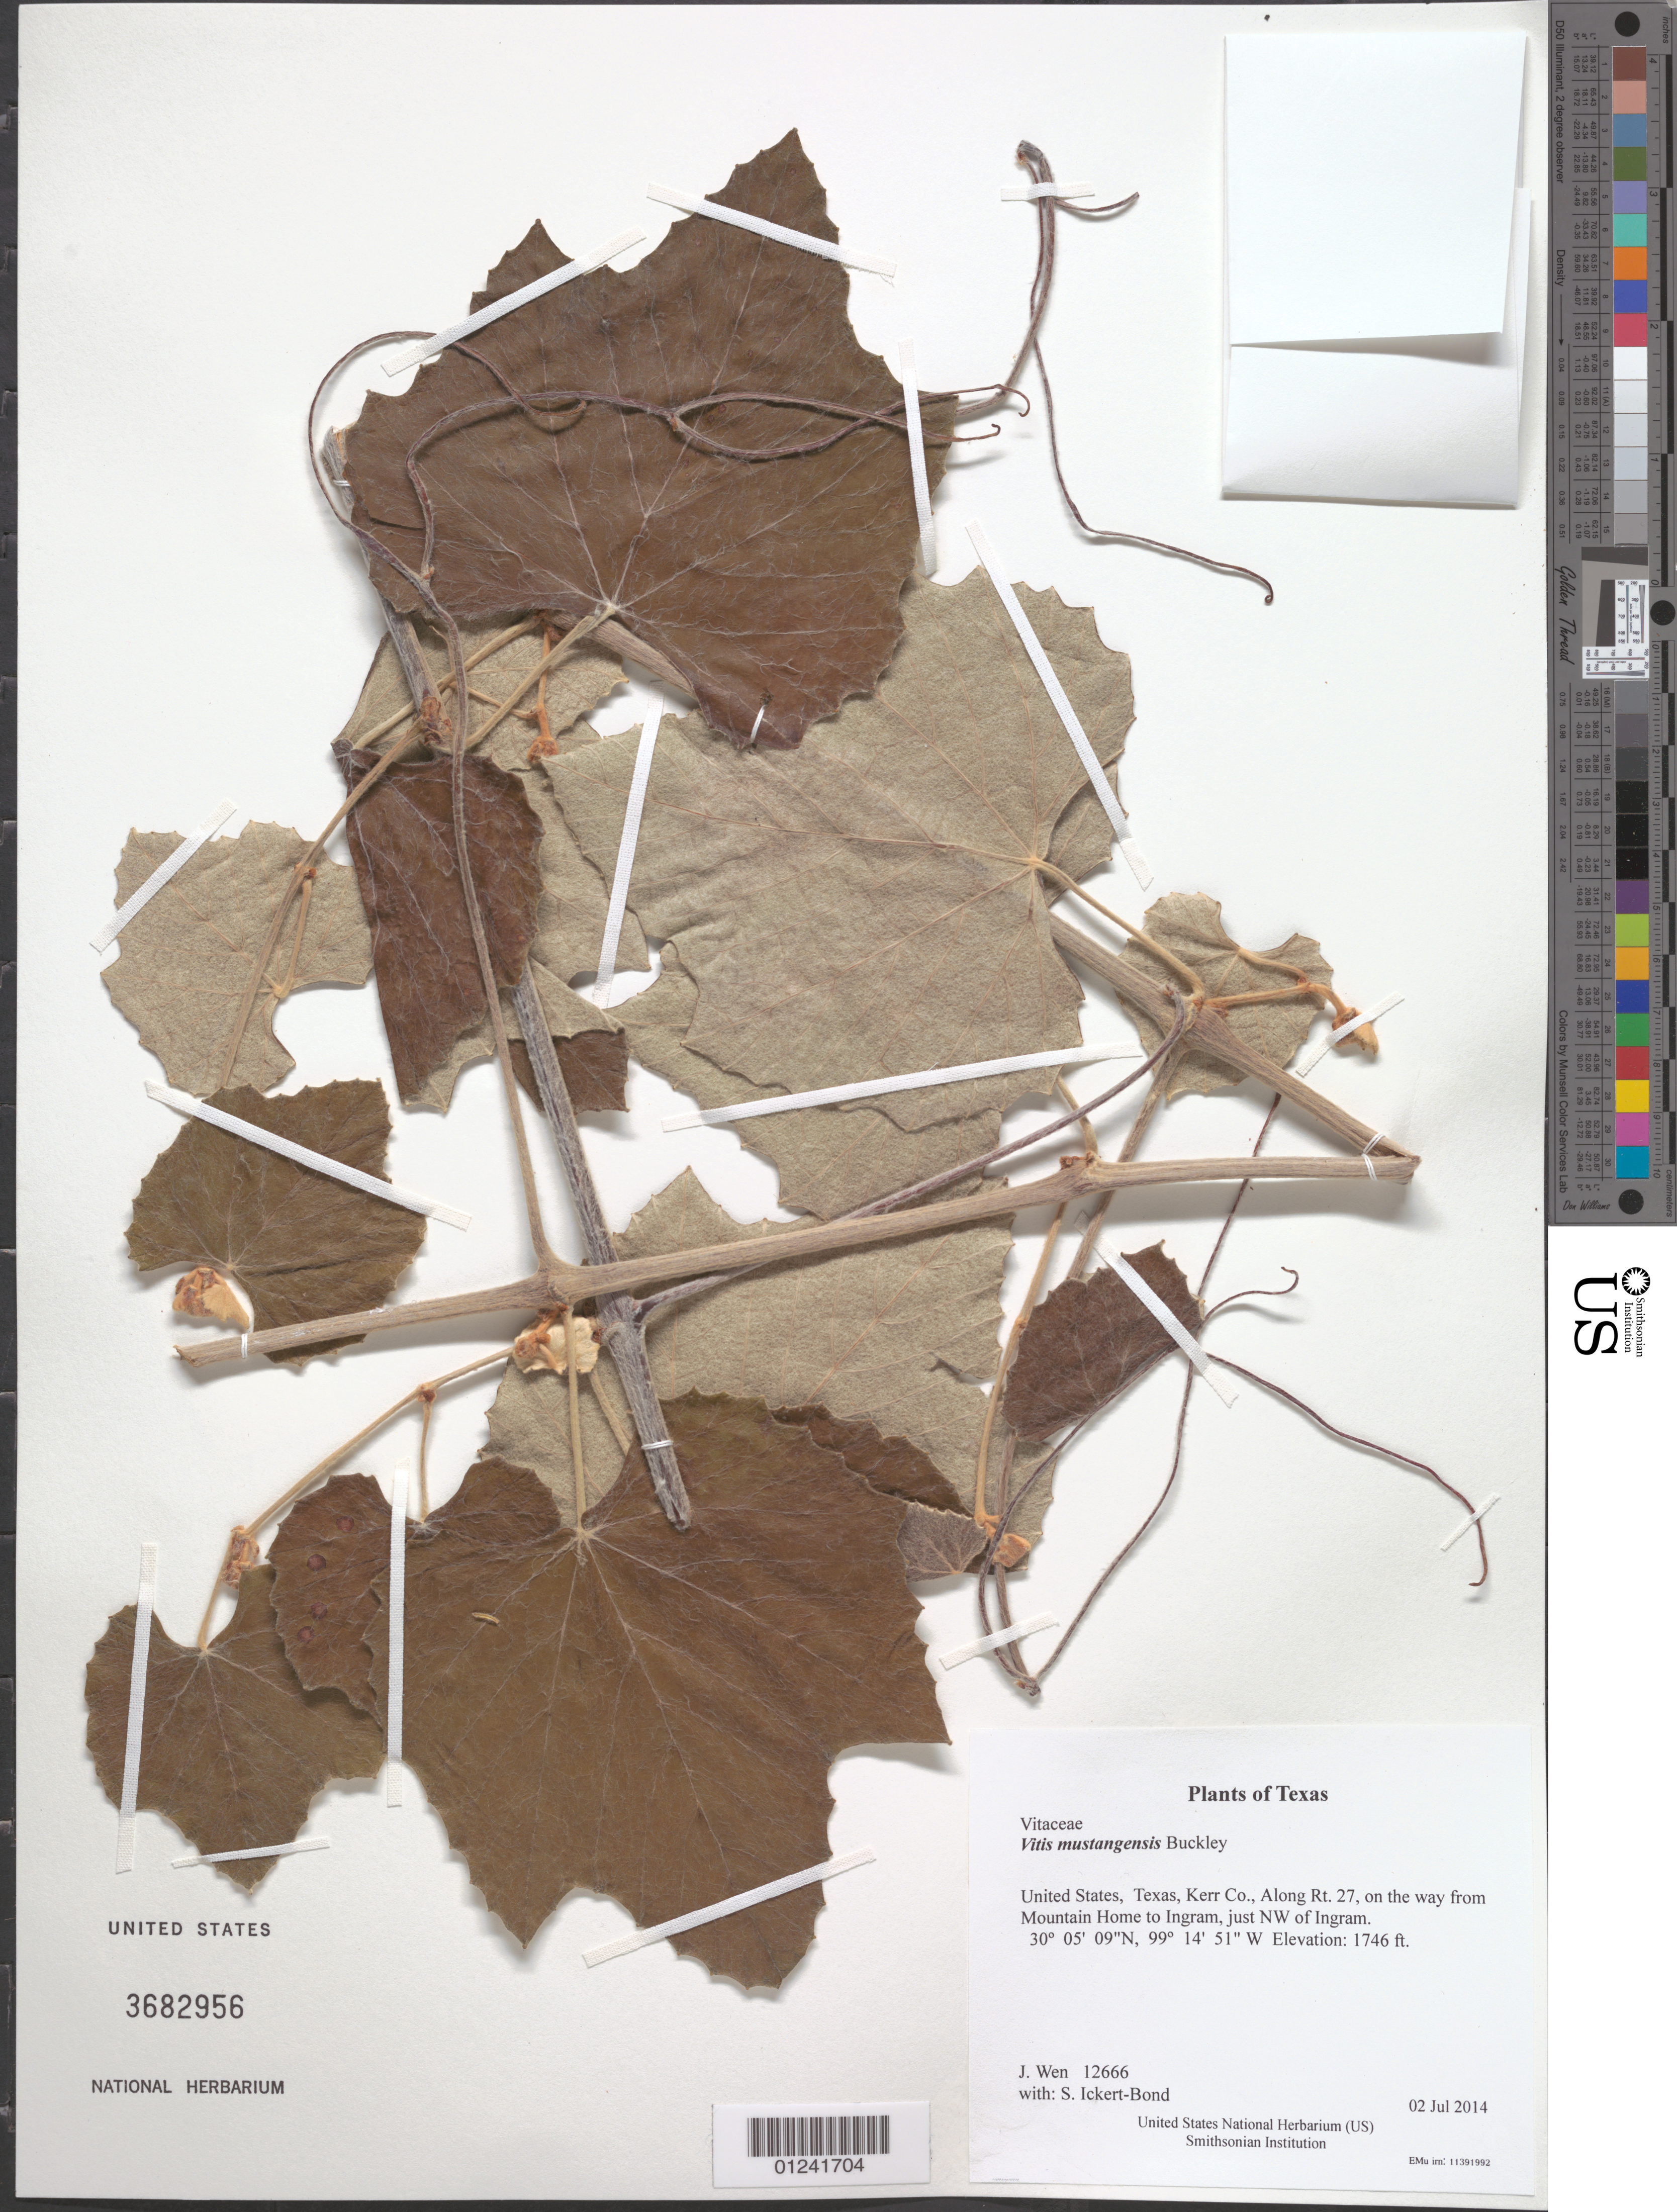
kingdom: Plantae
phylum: Tracheophyta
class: Magnoliopsida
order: Vitales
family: Vitaceae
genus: Vitis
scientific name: Vitis mustangensis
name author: Buckley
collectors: J. Wen & S. Ickert-Bond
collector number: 12666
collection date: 2014-07-02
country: United States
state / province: Texas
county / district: Kerr Co.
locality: Along Rt. 27, on the way from Mountain Home to Ingram, just NW of Ingram.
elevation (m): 532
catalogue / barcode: US 3682956